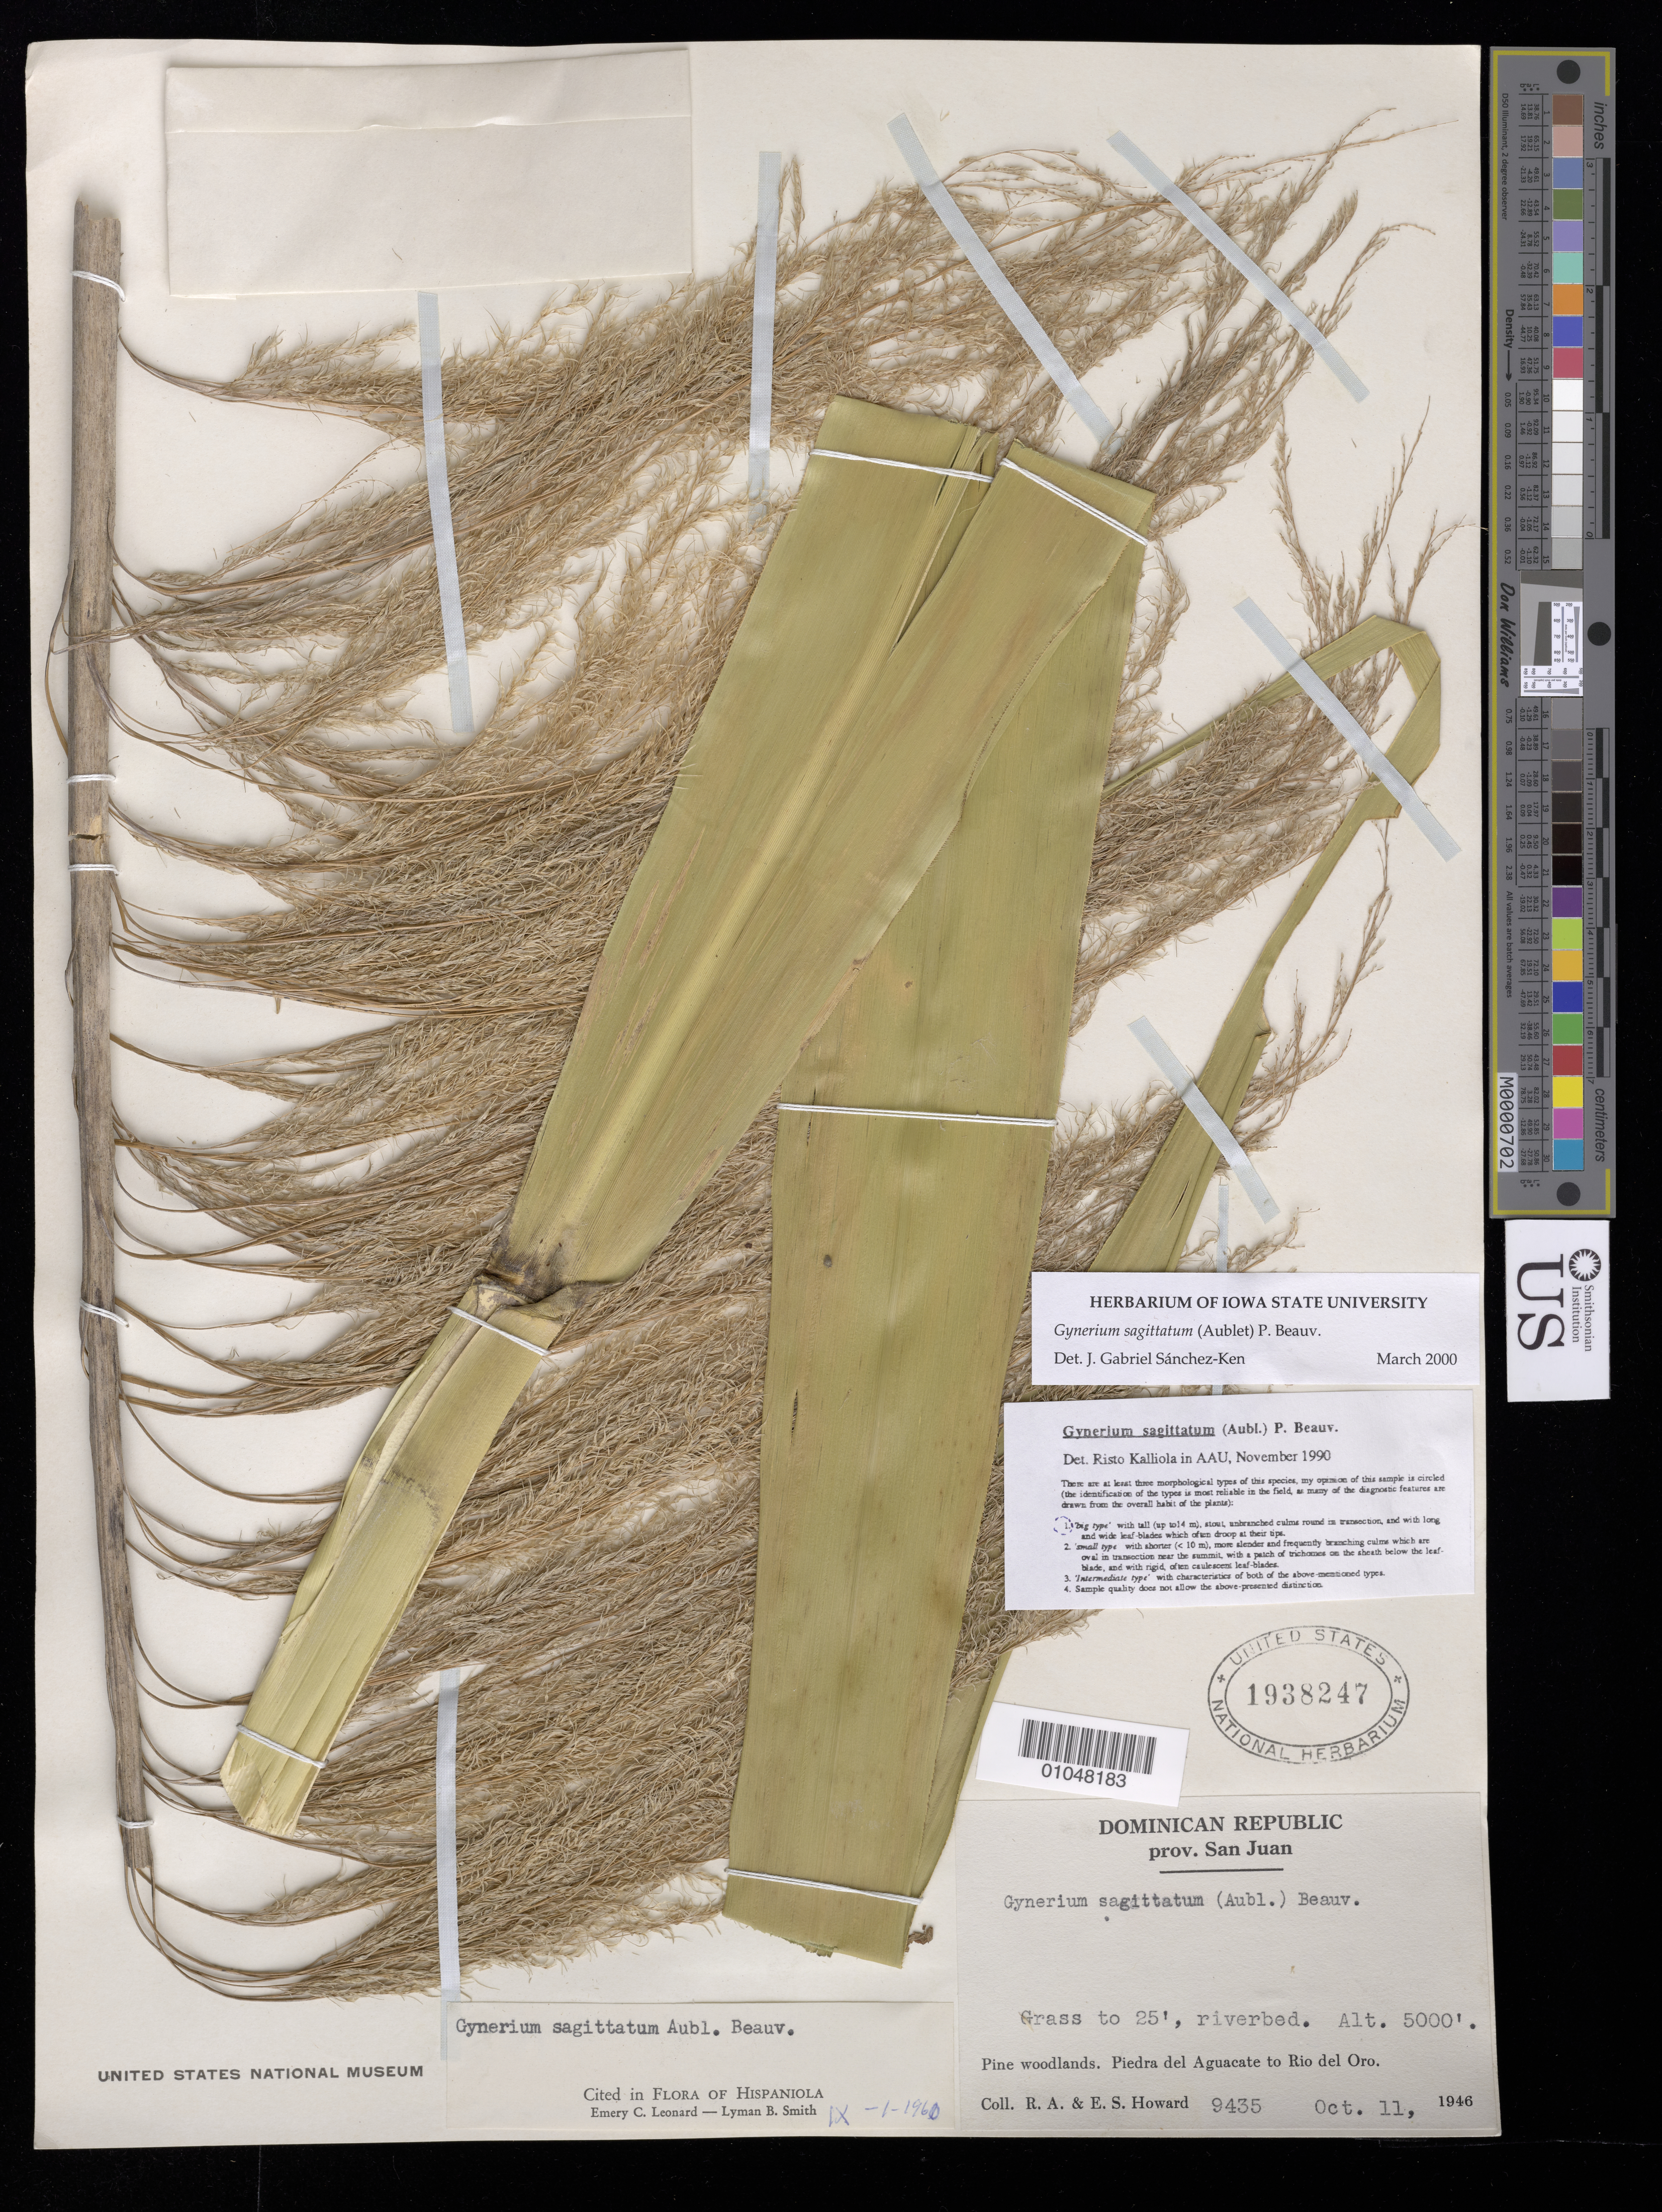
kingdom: Plantae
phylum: Tracheophyta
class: Liliopsida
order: Poales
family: Poaceae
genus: Gynerium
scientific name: Gynerium sagittatum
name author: (Aubl.) P. Beauv.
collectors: R. A. Howard & E. S. Howard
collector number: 9435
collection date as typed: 11 Oct 1946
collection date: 1946-10-11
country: Dominican Republic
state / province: San Juan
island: Hispaniola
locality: Piedra del Aguacate to Rio del Oro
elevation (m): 1524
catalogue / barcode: US 1938247